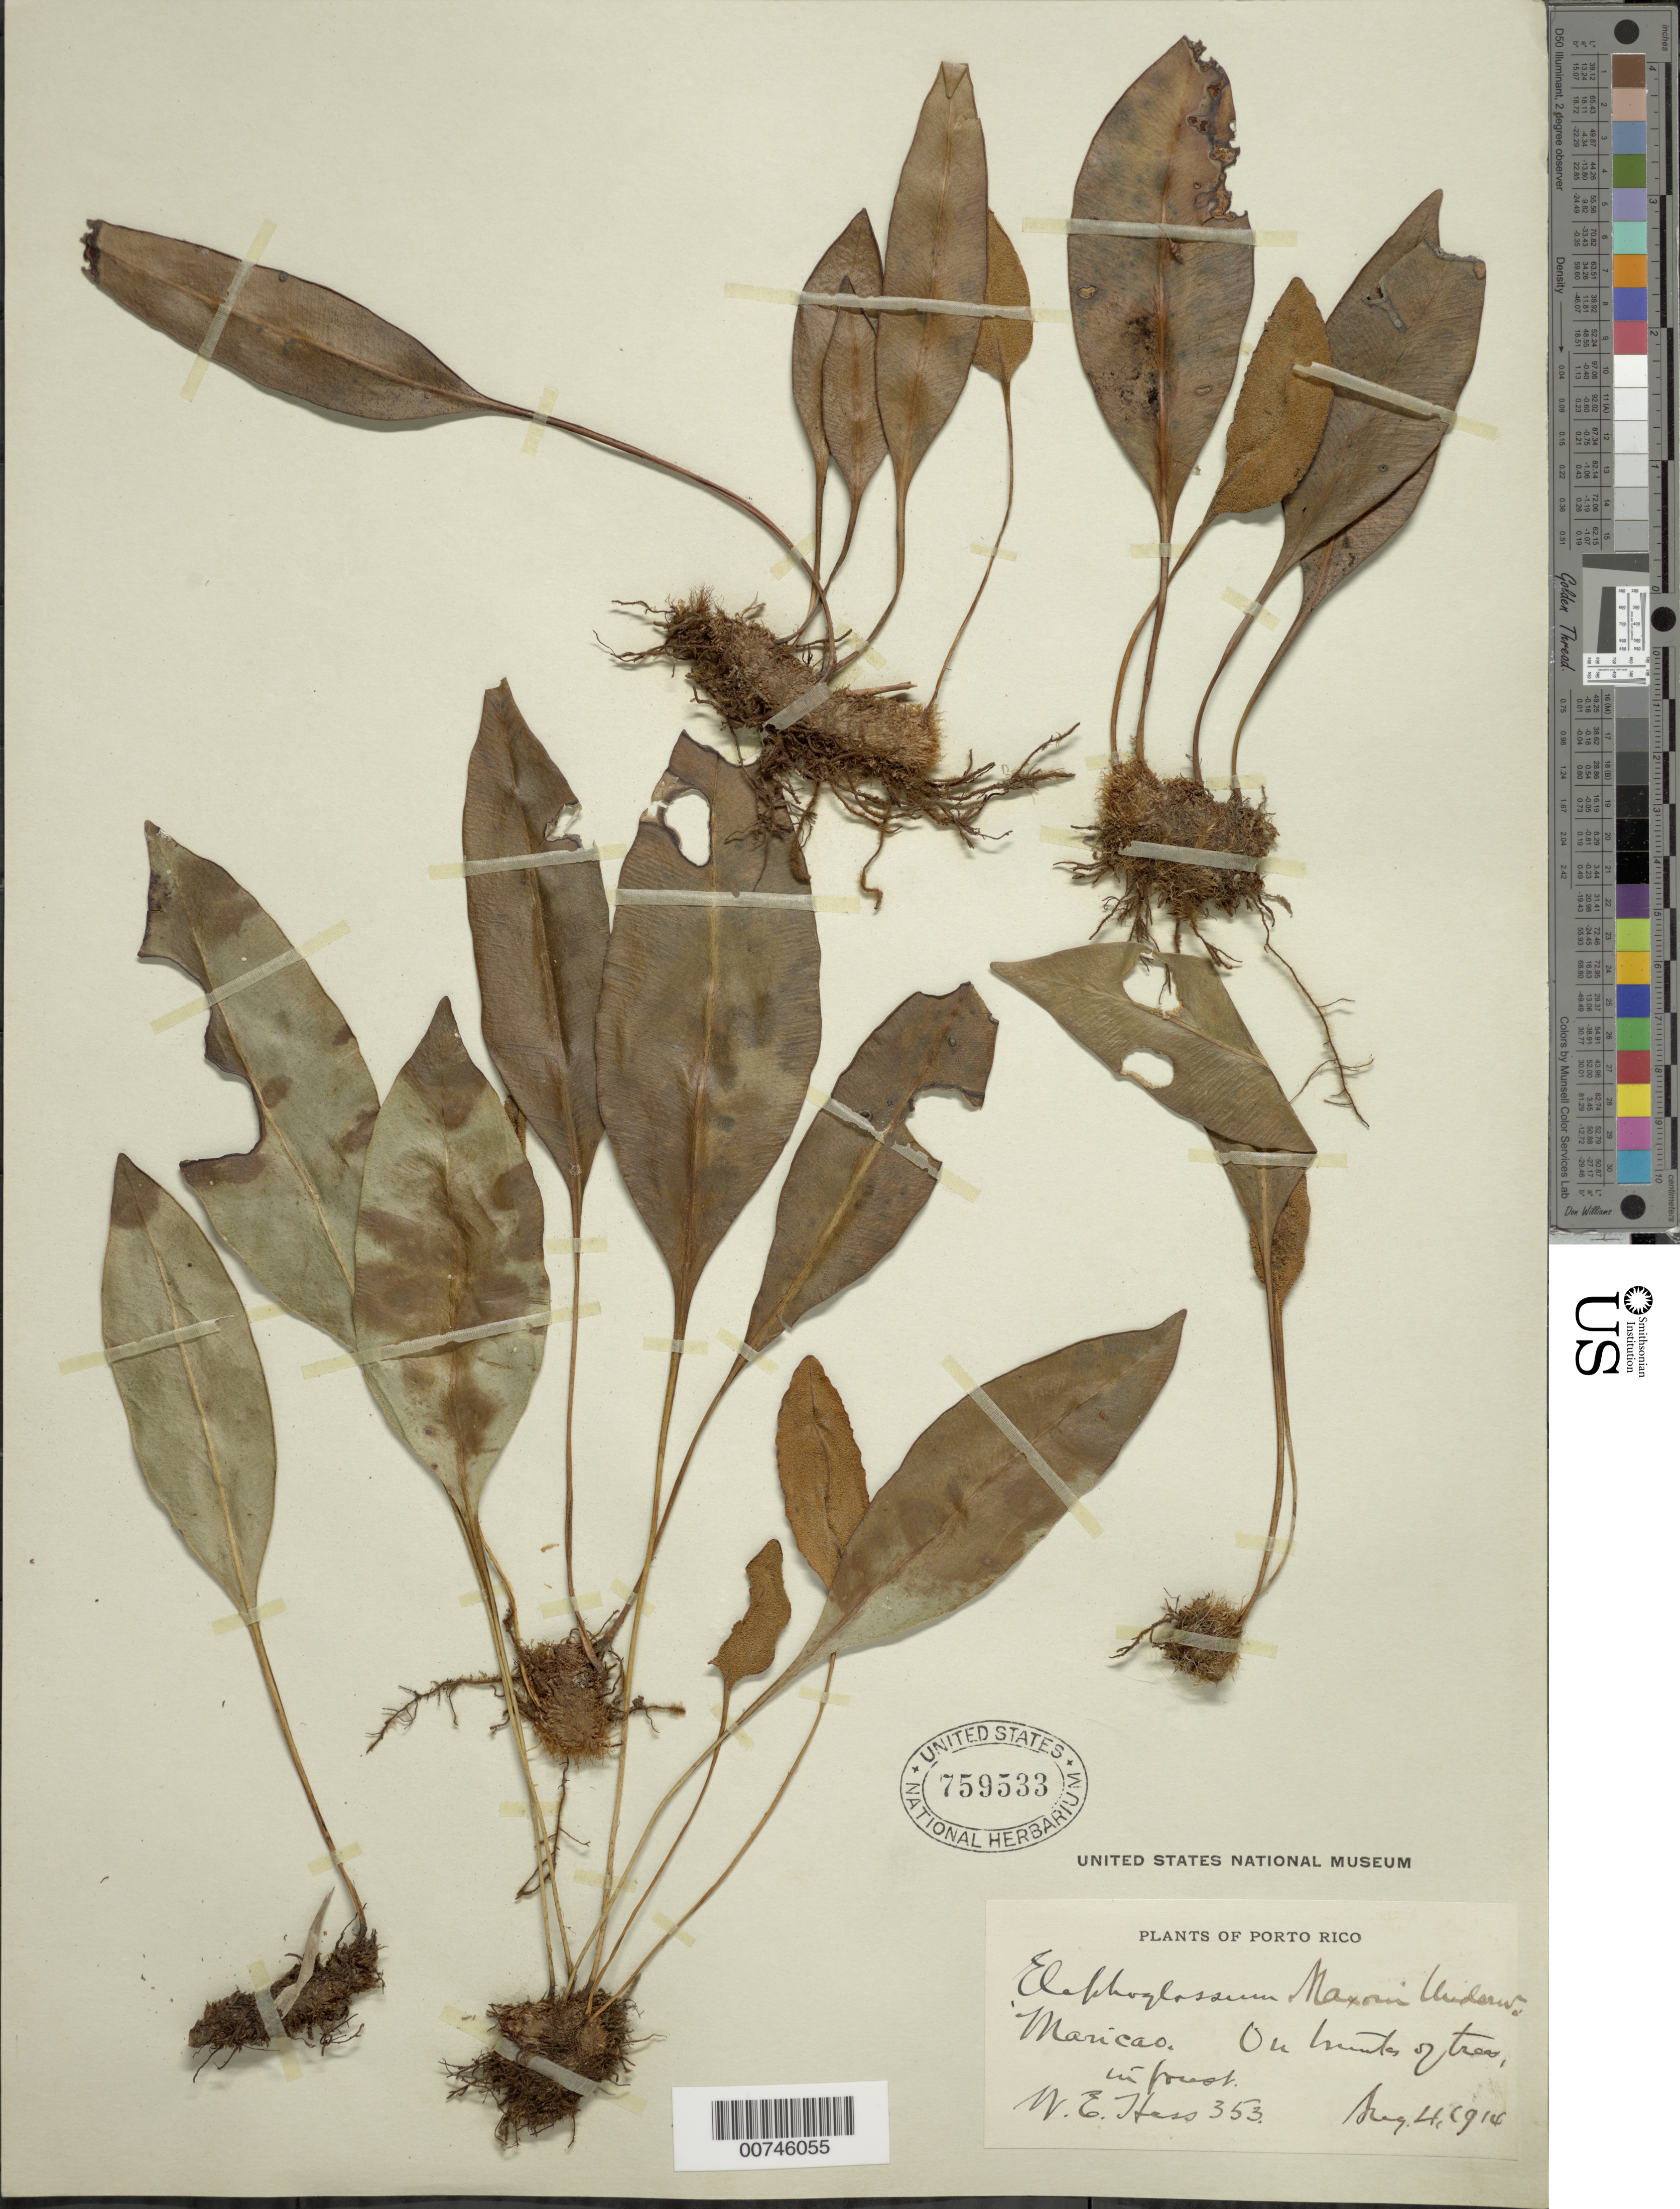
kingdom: Plantae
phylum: Tracheophyta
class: Polypodiopsida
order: Polypodiales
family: Dryopteridaceae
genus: Elaphoglossum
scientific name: Elaphoglossum maxonii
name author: Underw. ex C.V. Morton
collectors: W. Hess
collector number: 353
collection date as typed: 04 Aug 1914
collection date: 1914-08-04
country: Puerto Rico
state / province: Maricao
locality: In forest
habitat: On trunks of trees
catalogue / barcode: US 759533